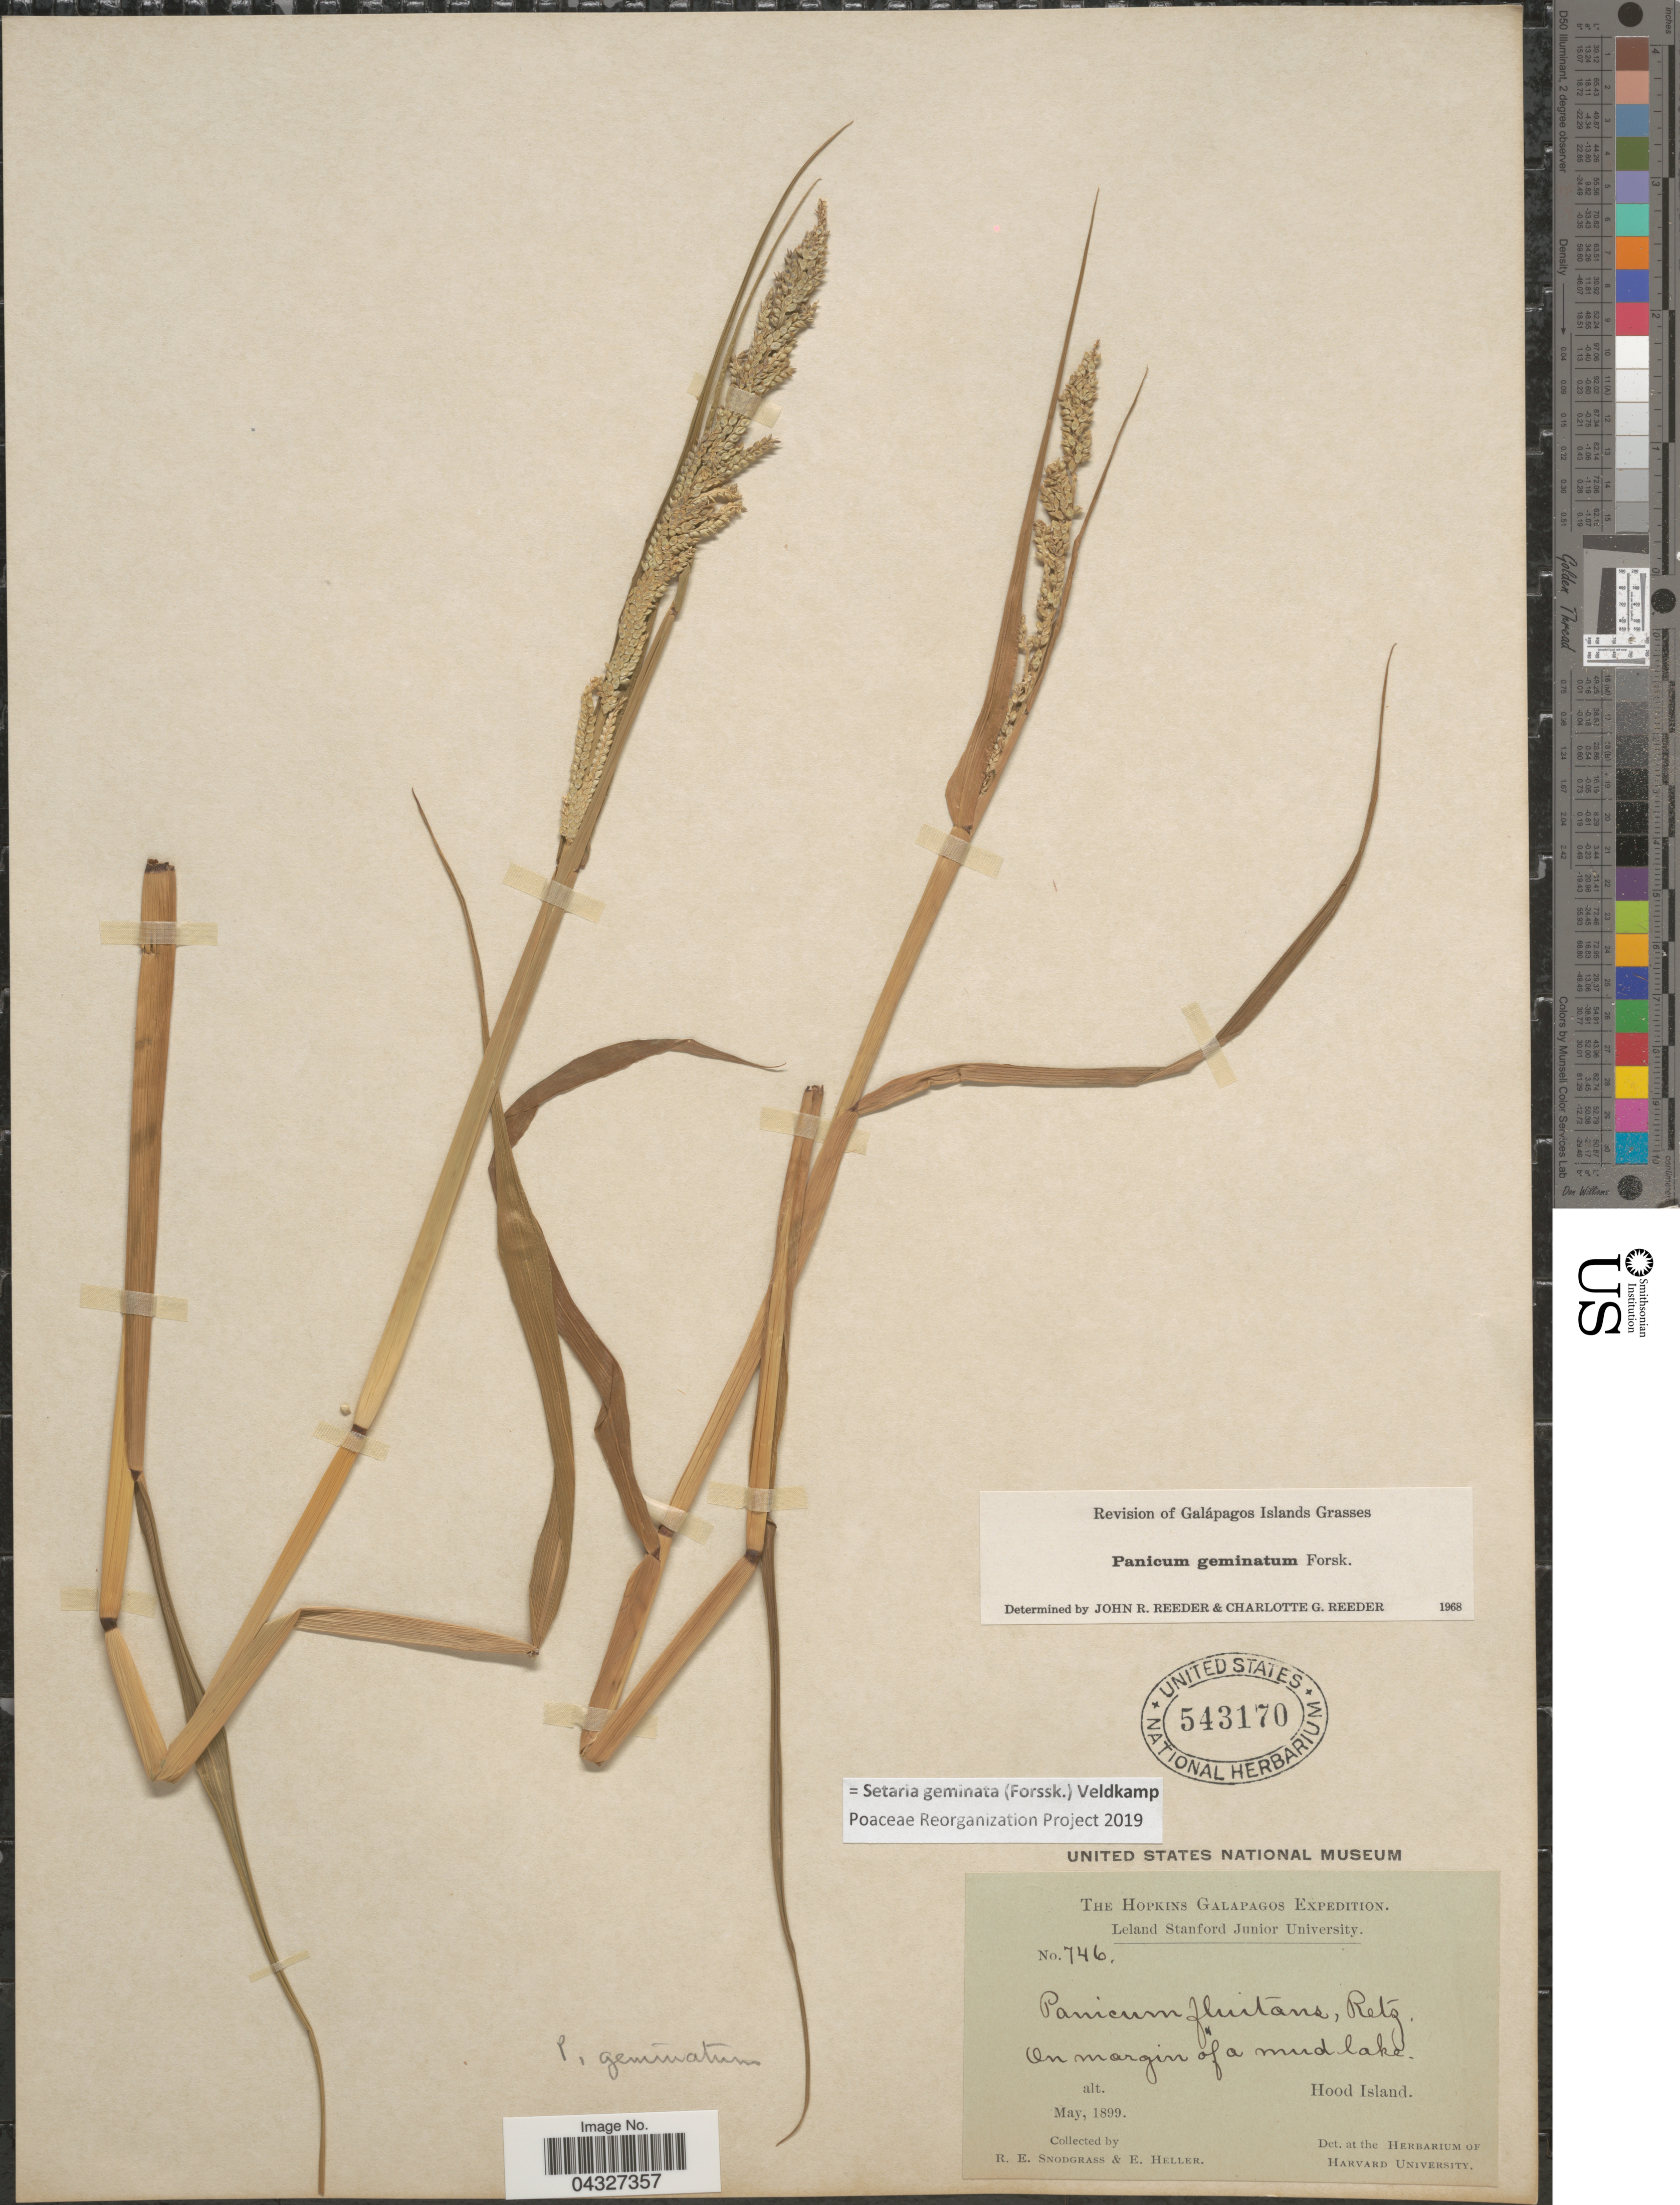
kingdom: Plantae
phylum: Tracheophyta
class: Liliopsida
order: Poales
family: Poaceae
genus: Setaria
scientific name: Setaria geminata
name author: (Forssk.) Veldkamp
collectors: R. E. Snodgrass & E. Heller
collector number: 746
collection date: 1899-05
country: Ecuador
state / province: Colón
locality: The Hopkins Galapagos Expedition. On margin of a mud lake. Hood Island.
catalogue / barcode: US 543170